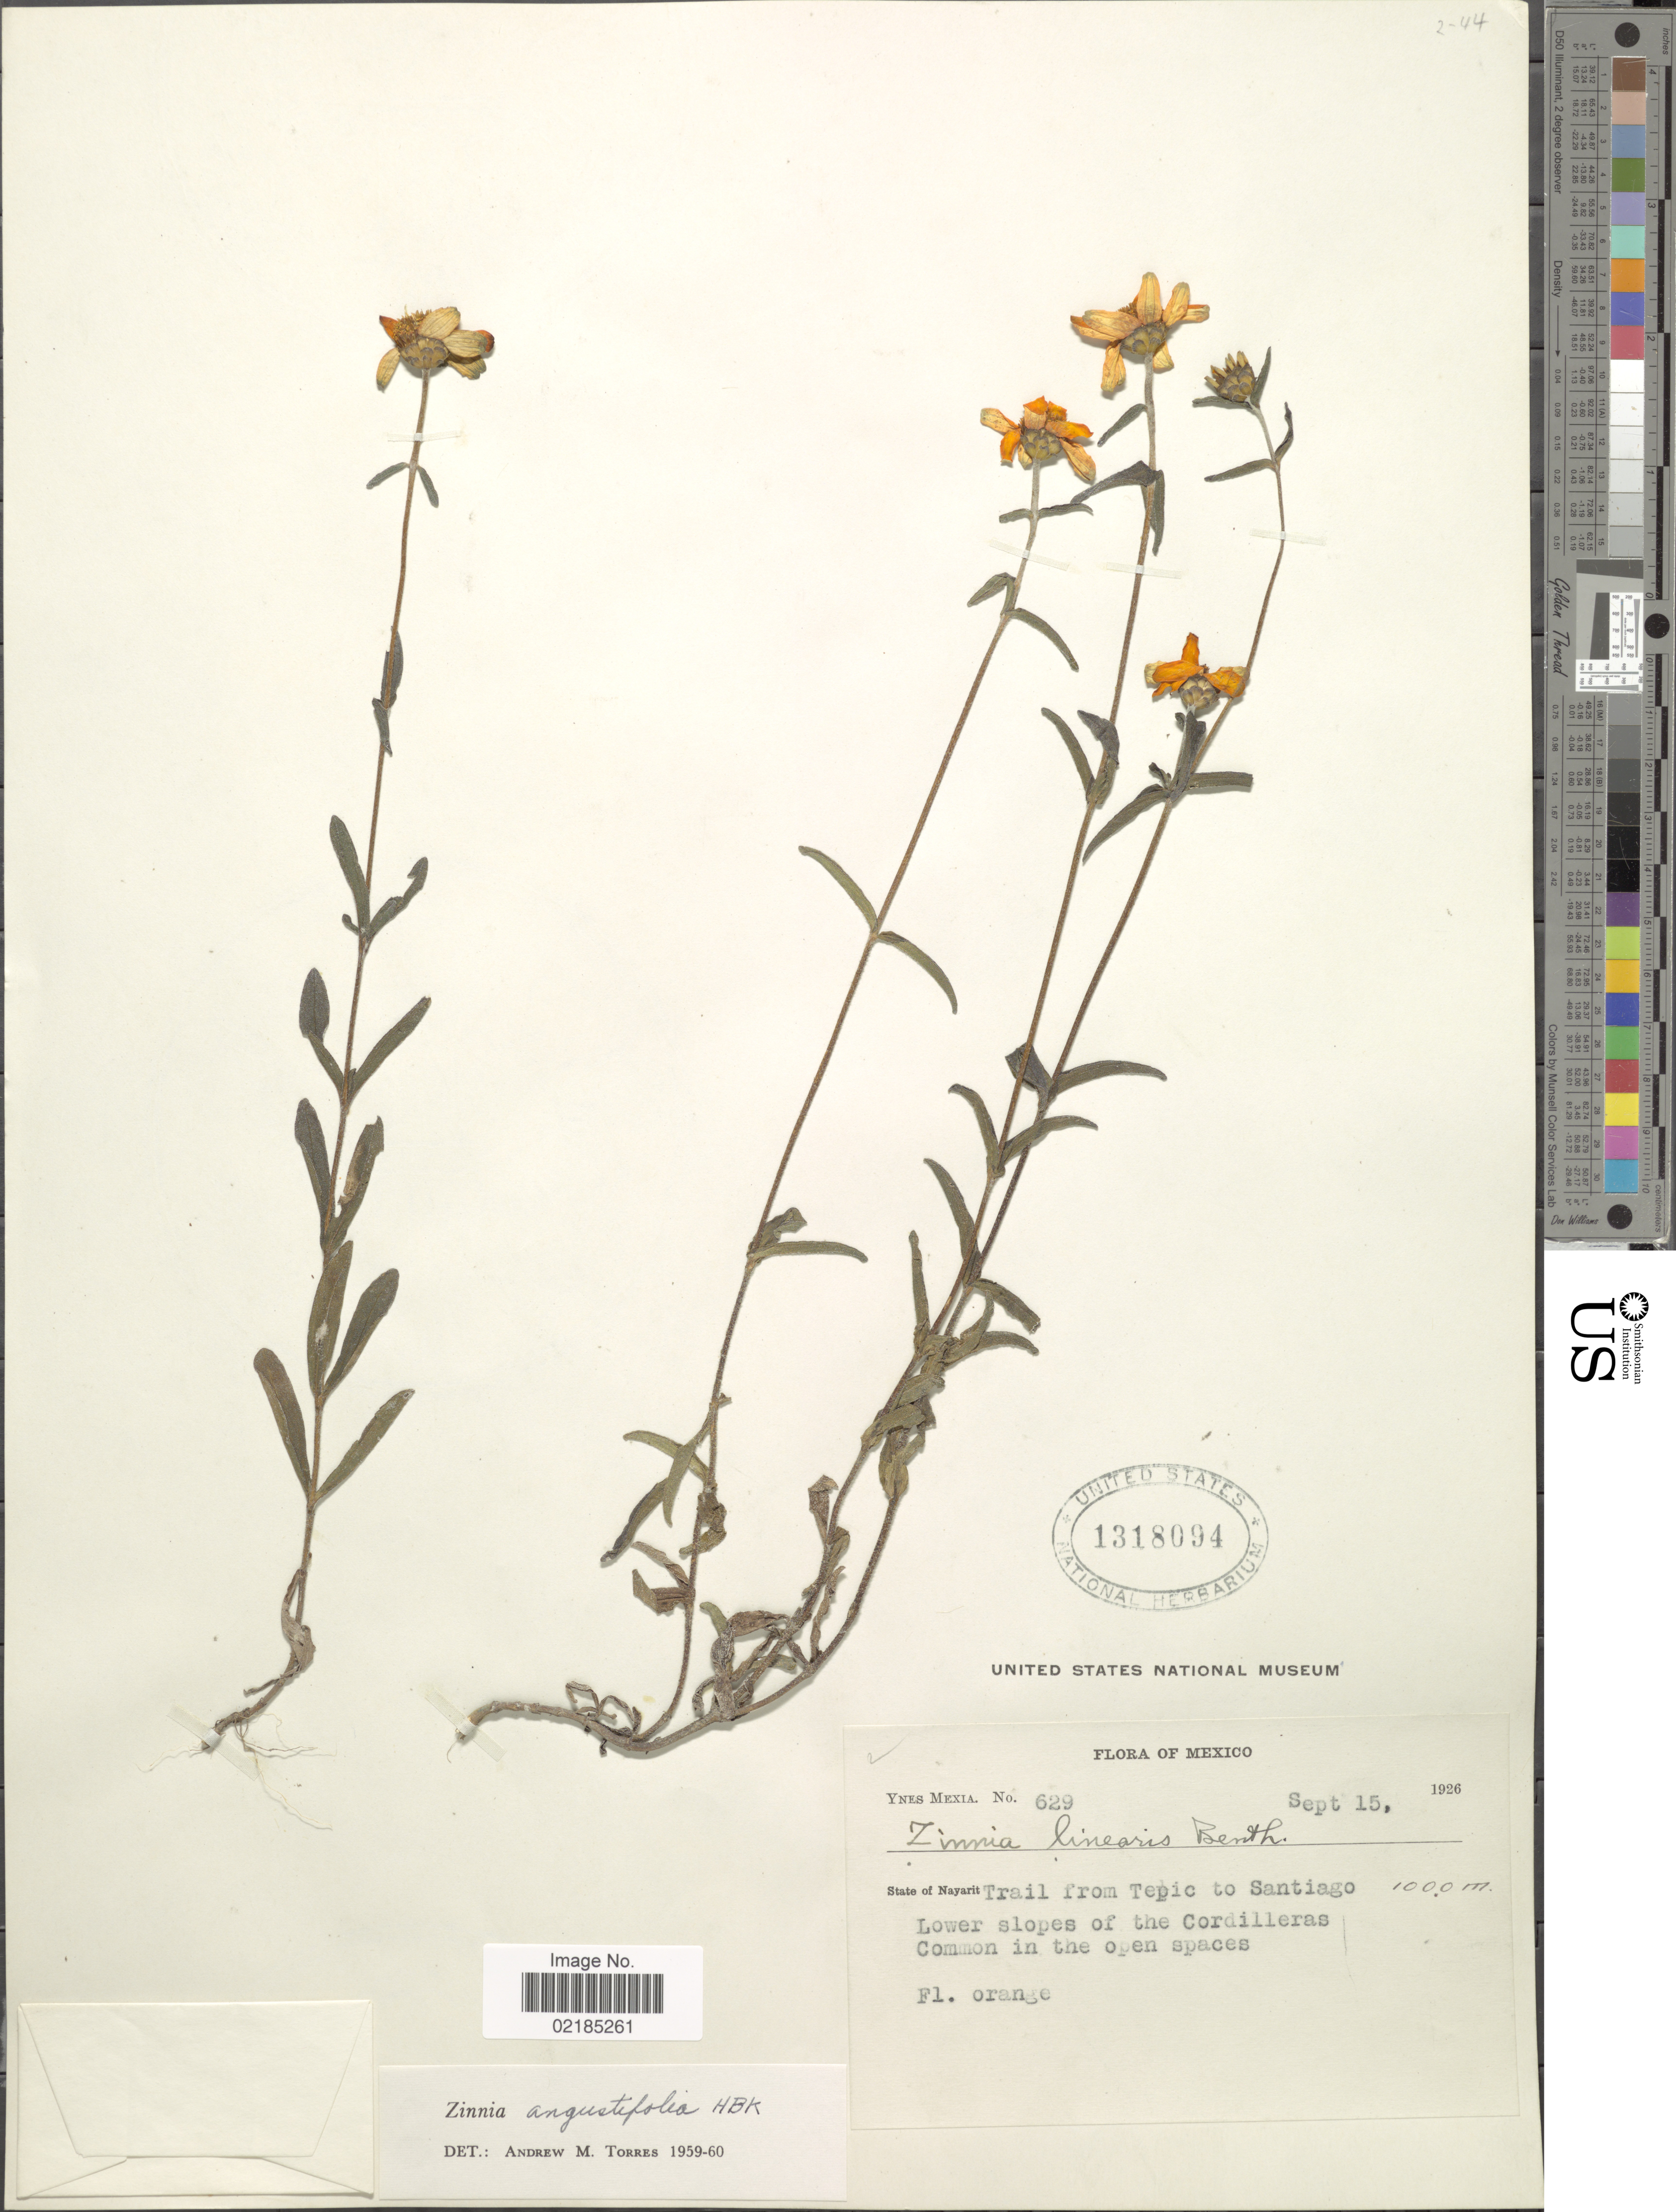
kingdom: Plantae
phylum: Tracheophyta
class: Magnoliopsida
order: Asterales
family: Asteraceae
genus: Zinnia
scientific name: Zinnia angustifolia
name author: Kunth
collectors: Y. Mexia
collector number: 629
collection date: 1926-09-15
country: Mexico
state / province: Nayarit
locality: Trail from Tepic to Santiago. Lower slopes of the Cordilleras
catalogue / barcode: US 1318094